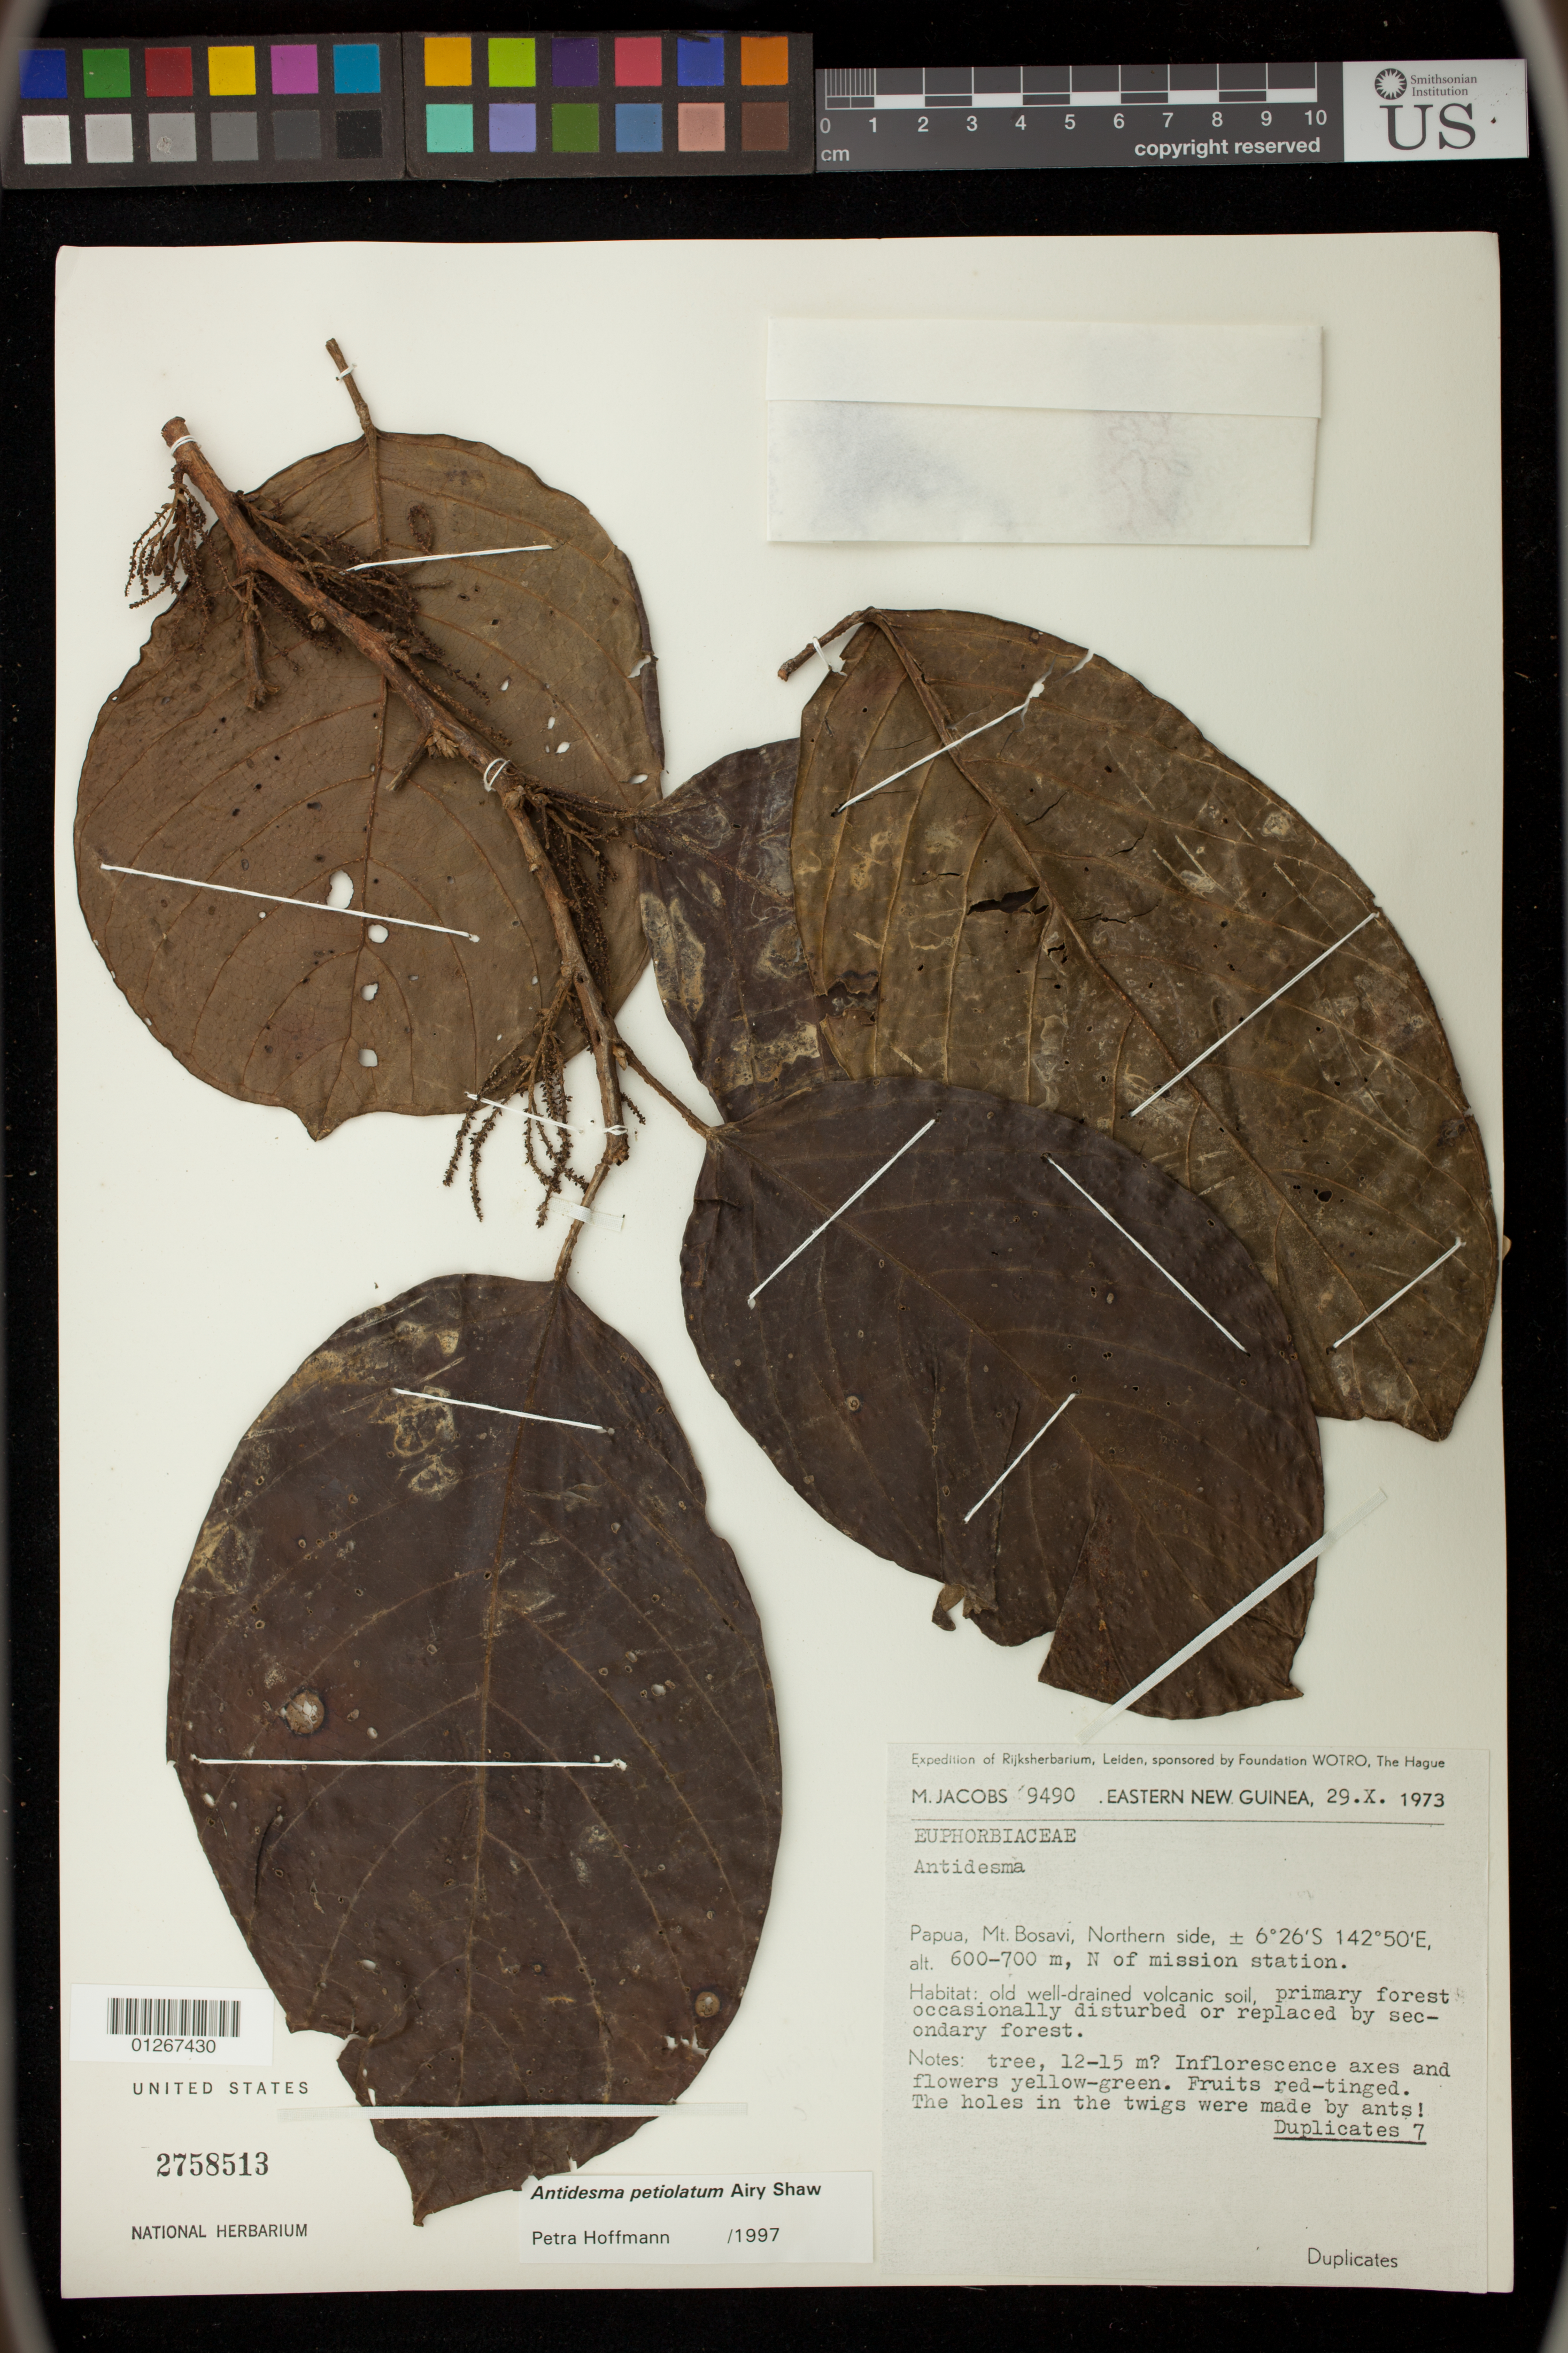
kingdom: Plantae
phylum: Tracheophyta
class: Magnoliopsida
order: Malpighiales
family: Phyllanthaceae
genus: Antidesma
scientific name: Antidesma petiolatum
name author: Airy Shaw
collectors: M. Jacobs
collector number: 9490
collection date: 1973-10-29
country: Papua New Guinea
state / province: Southern Highlands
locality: Papua, Mt. Bosavi, Northern side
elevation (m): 600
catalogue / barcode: US 2758513